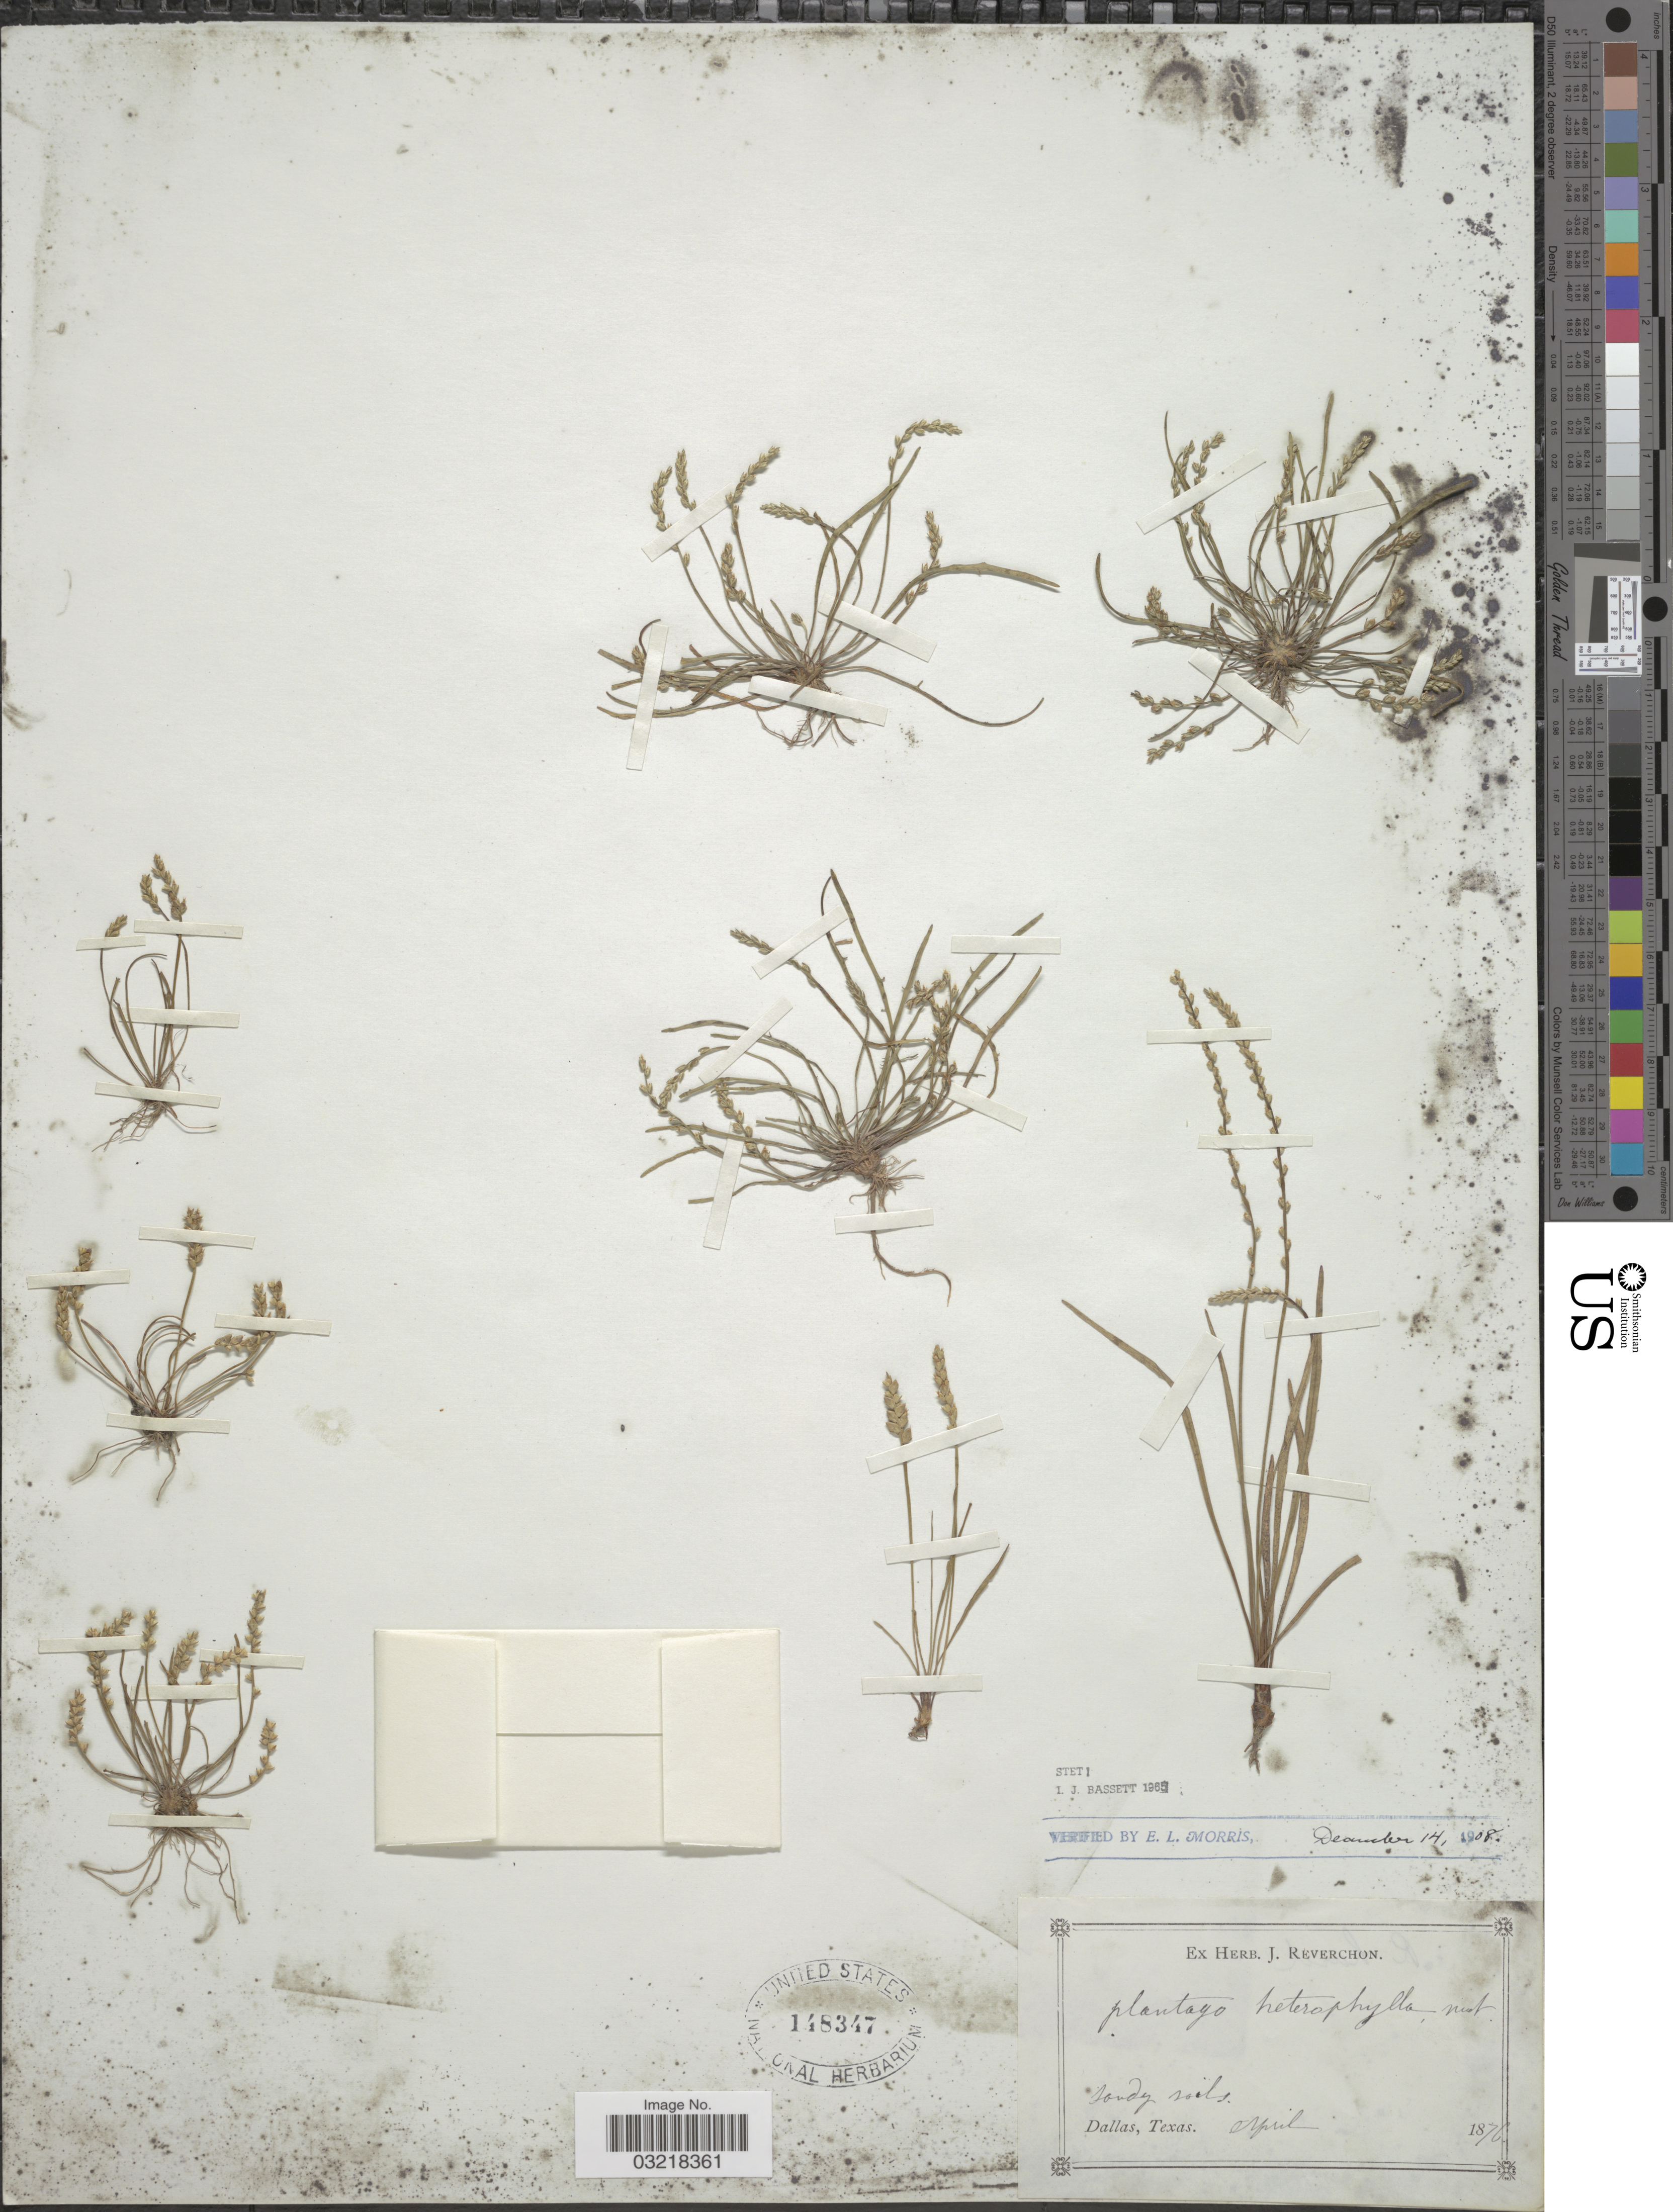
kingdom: Plantae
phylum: Tracheophyta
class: Magnoliopsida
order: Lamiales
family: Plantaginaceae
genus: Plantago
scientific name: Plantago heterophylla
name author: Nutt.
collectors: ex herb. J. Reverchon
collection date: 1876-04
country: United States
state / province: Texas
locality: Dallas.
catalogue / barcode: US 148347